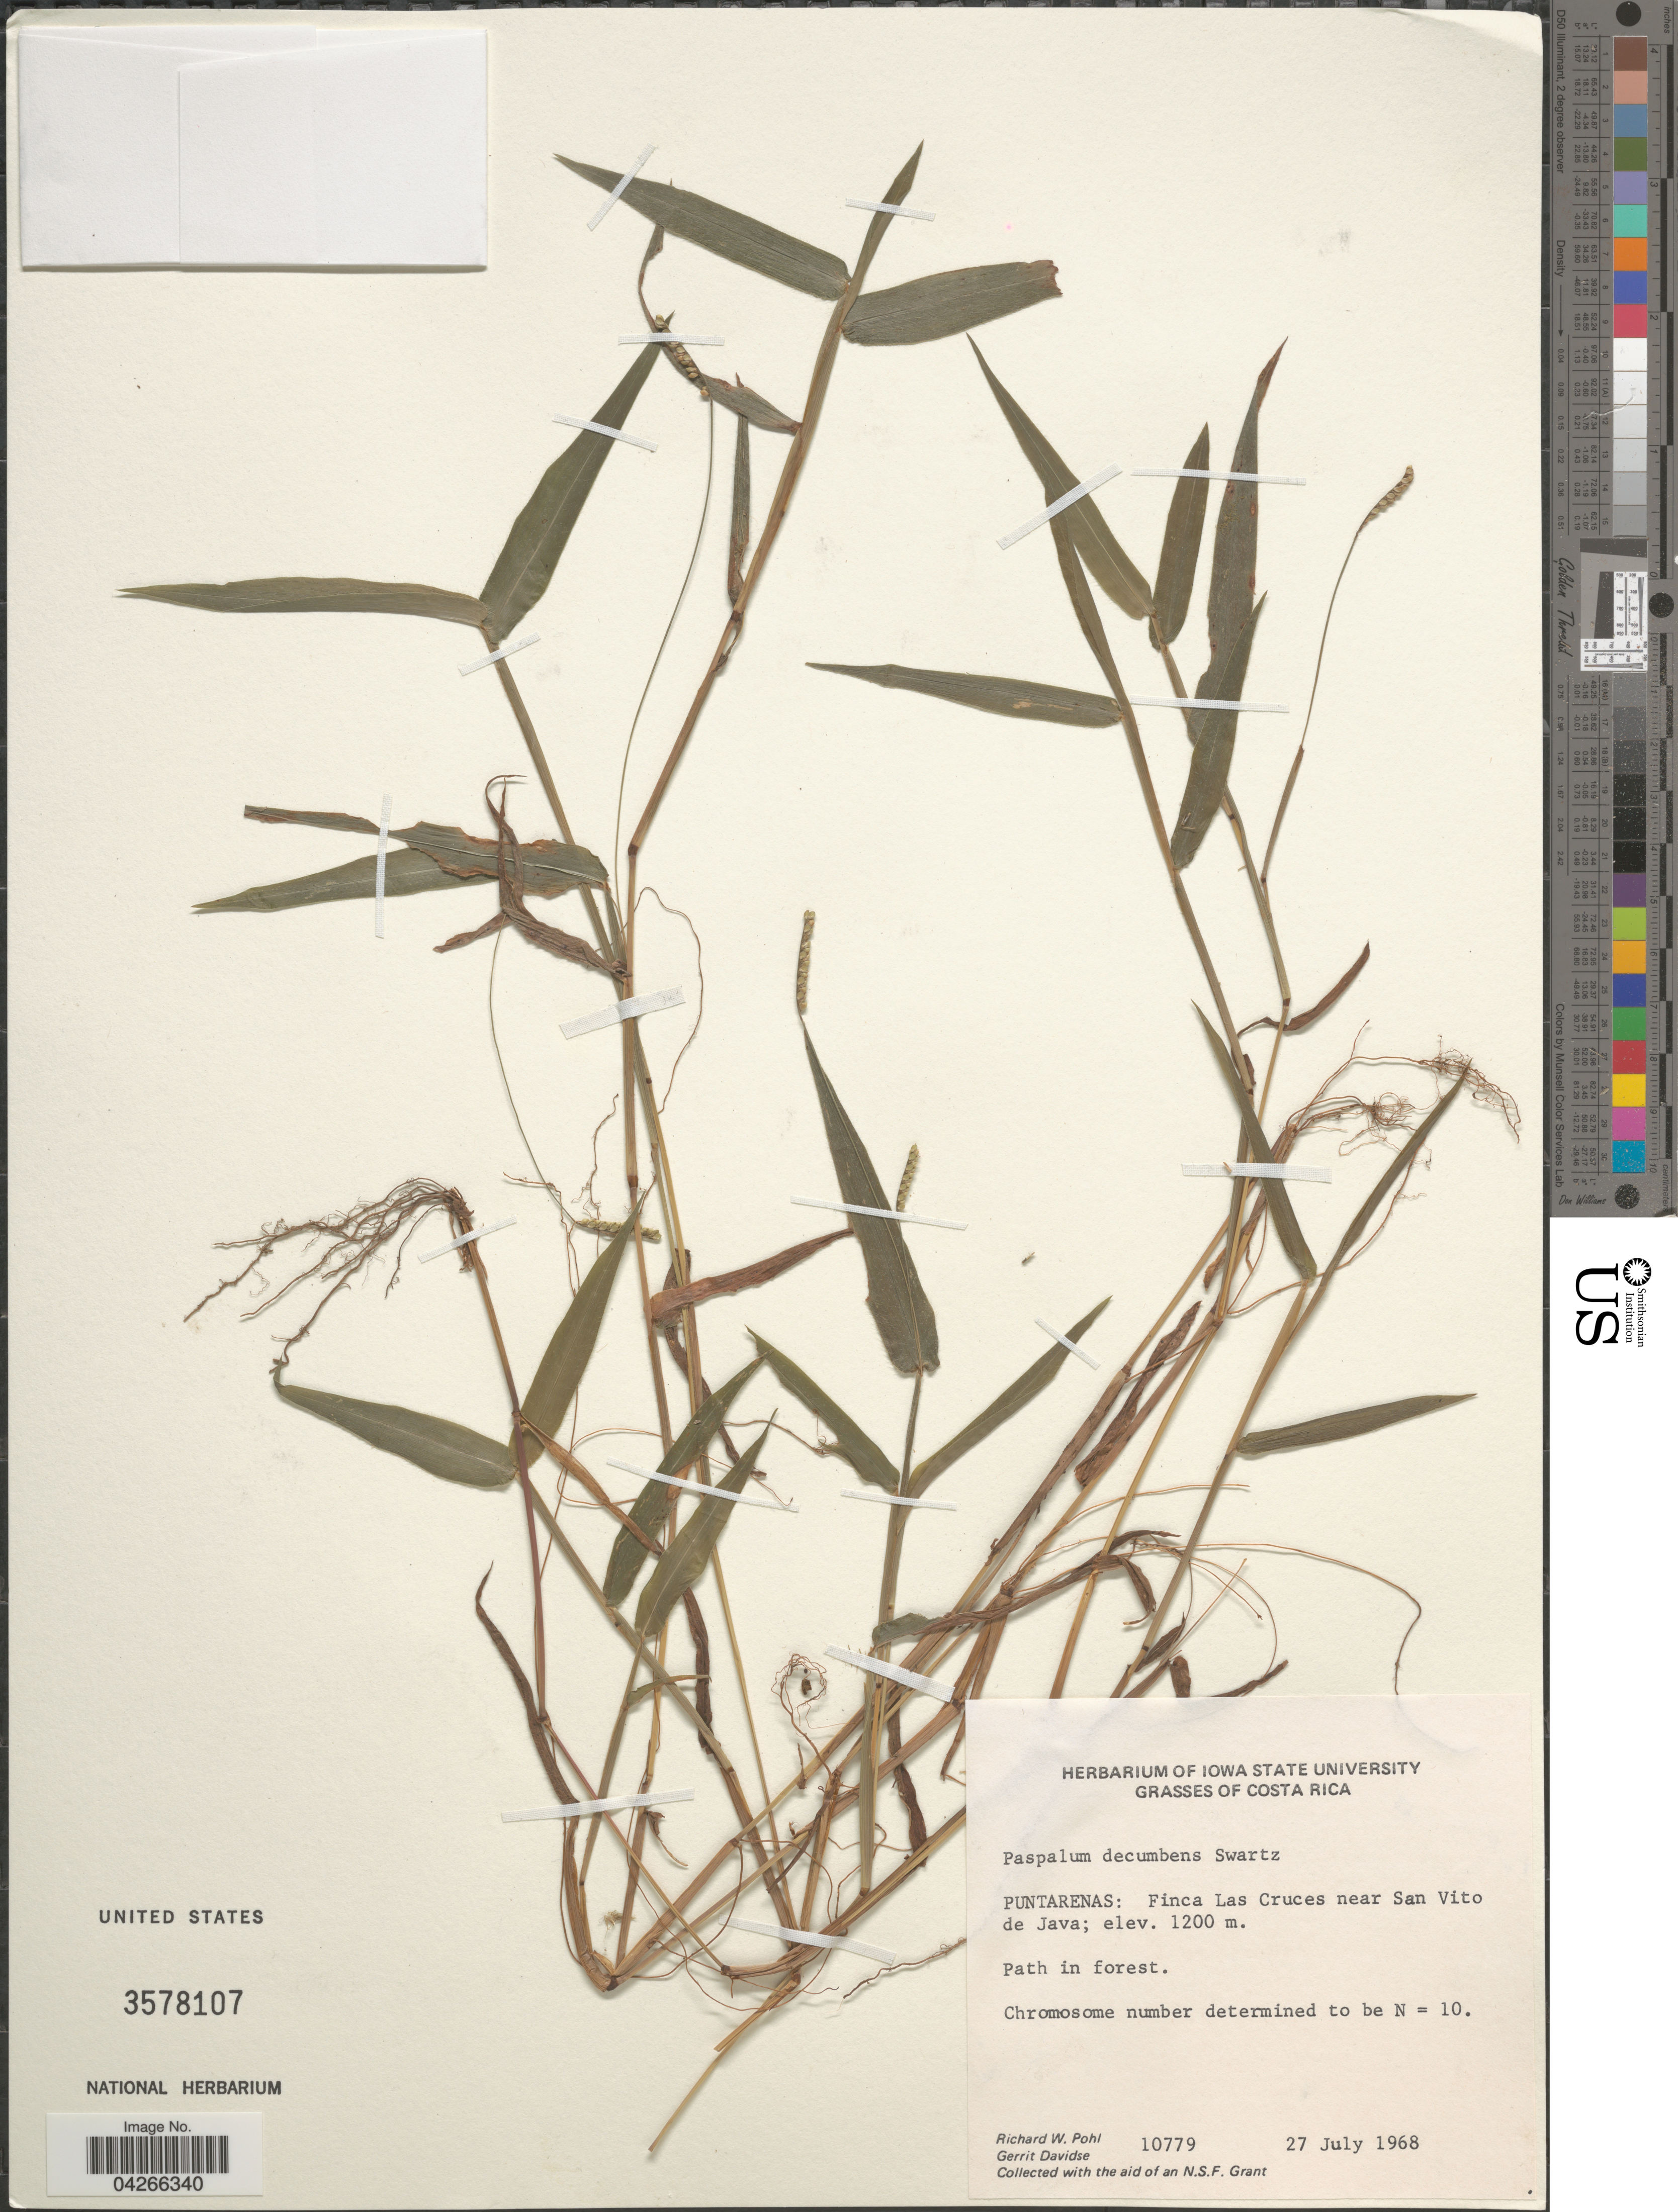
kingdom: Plantae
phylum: Tracheophyta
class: Liliopsida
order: Poales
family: Poaceae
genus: Paspalum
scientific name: Paspalum decumbens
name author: Sw.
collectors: R. W. Pohl & G. Davidse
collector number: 10779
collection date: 1968-07-27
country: Costa Rica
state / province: Puntarenas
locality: Finca Las Cruces near San Vito de Java.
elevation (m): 1200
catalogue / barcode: US 3578107